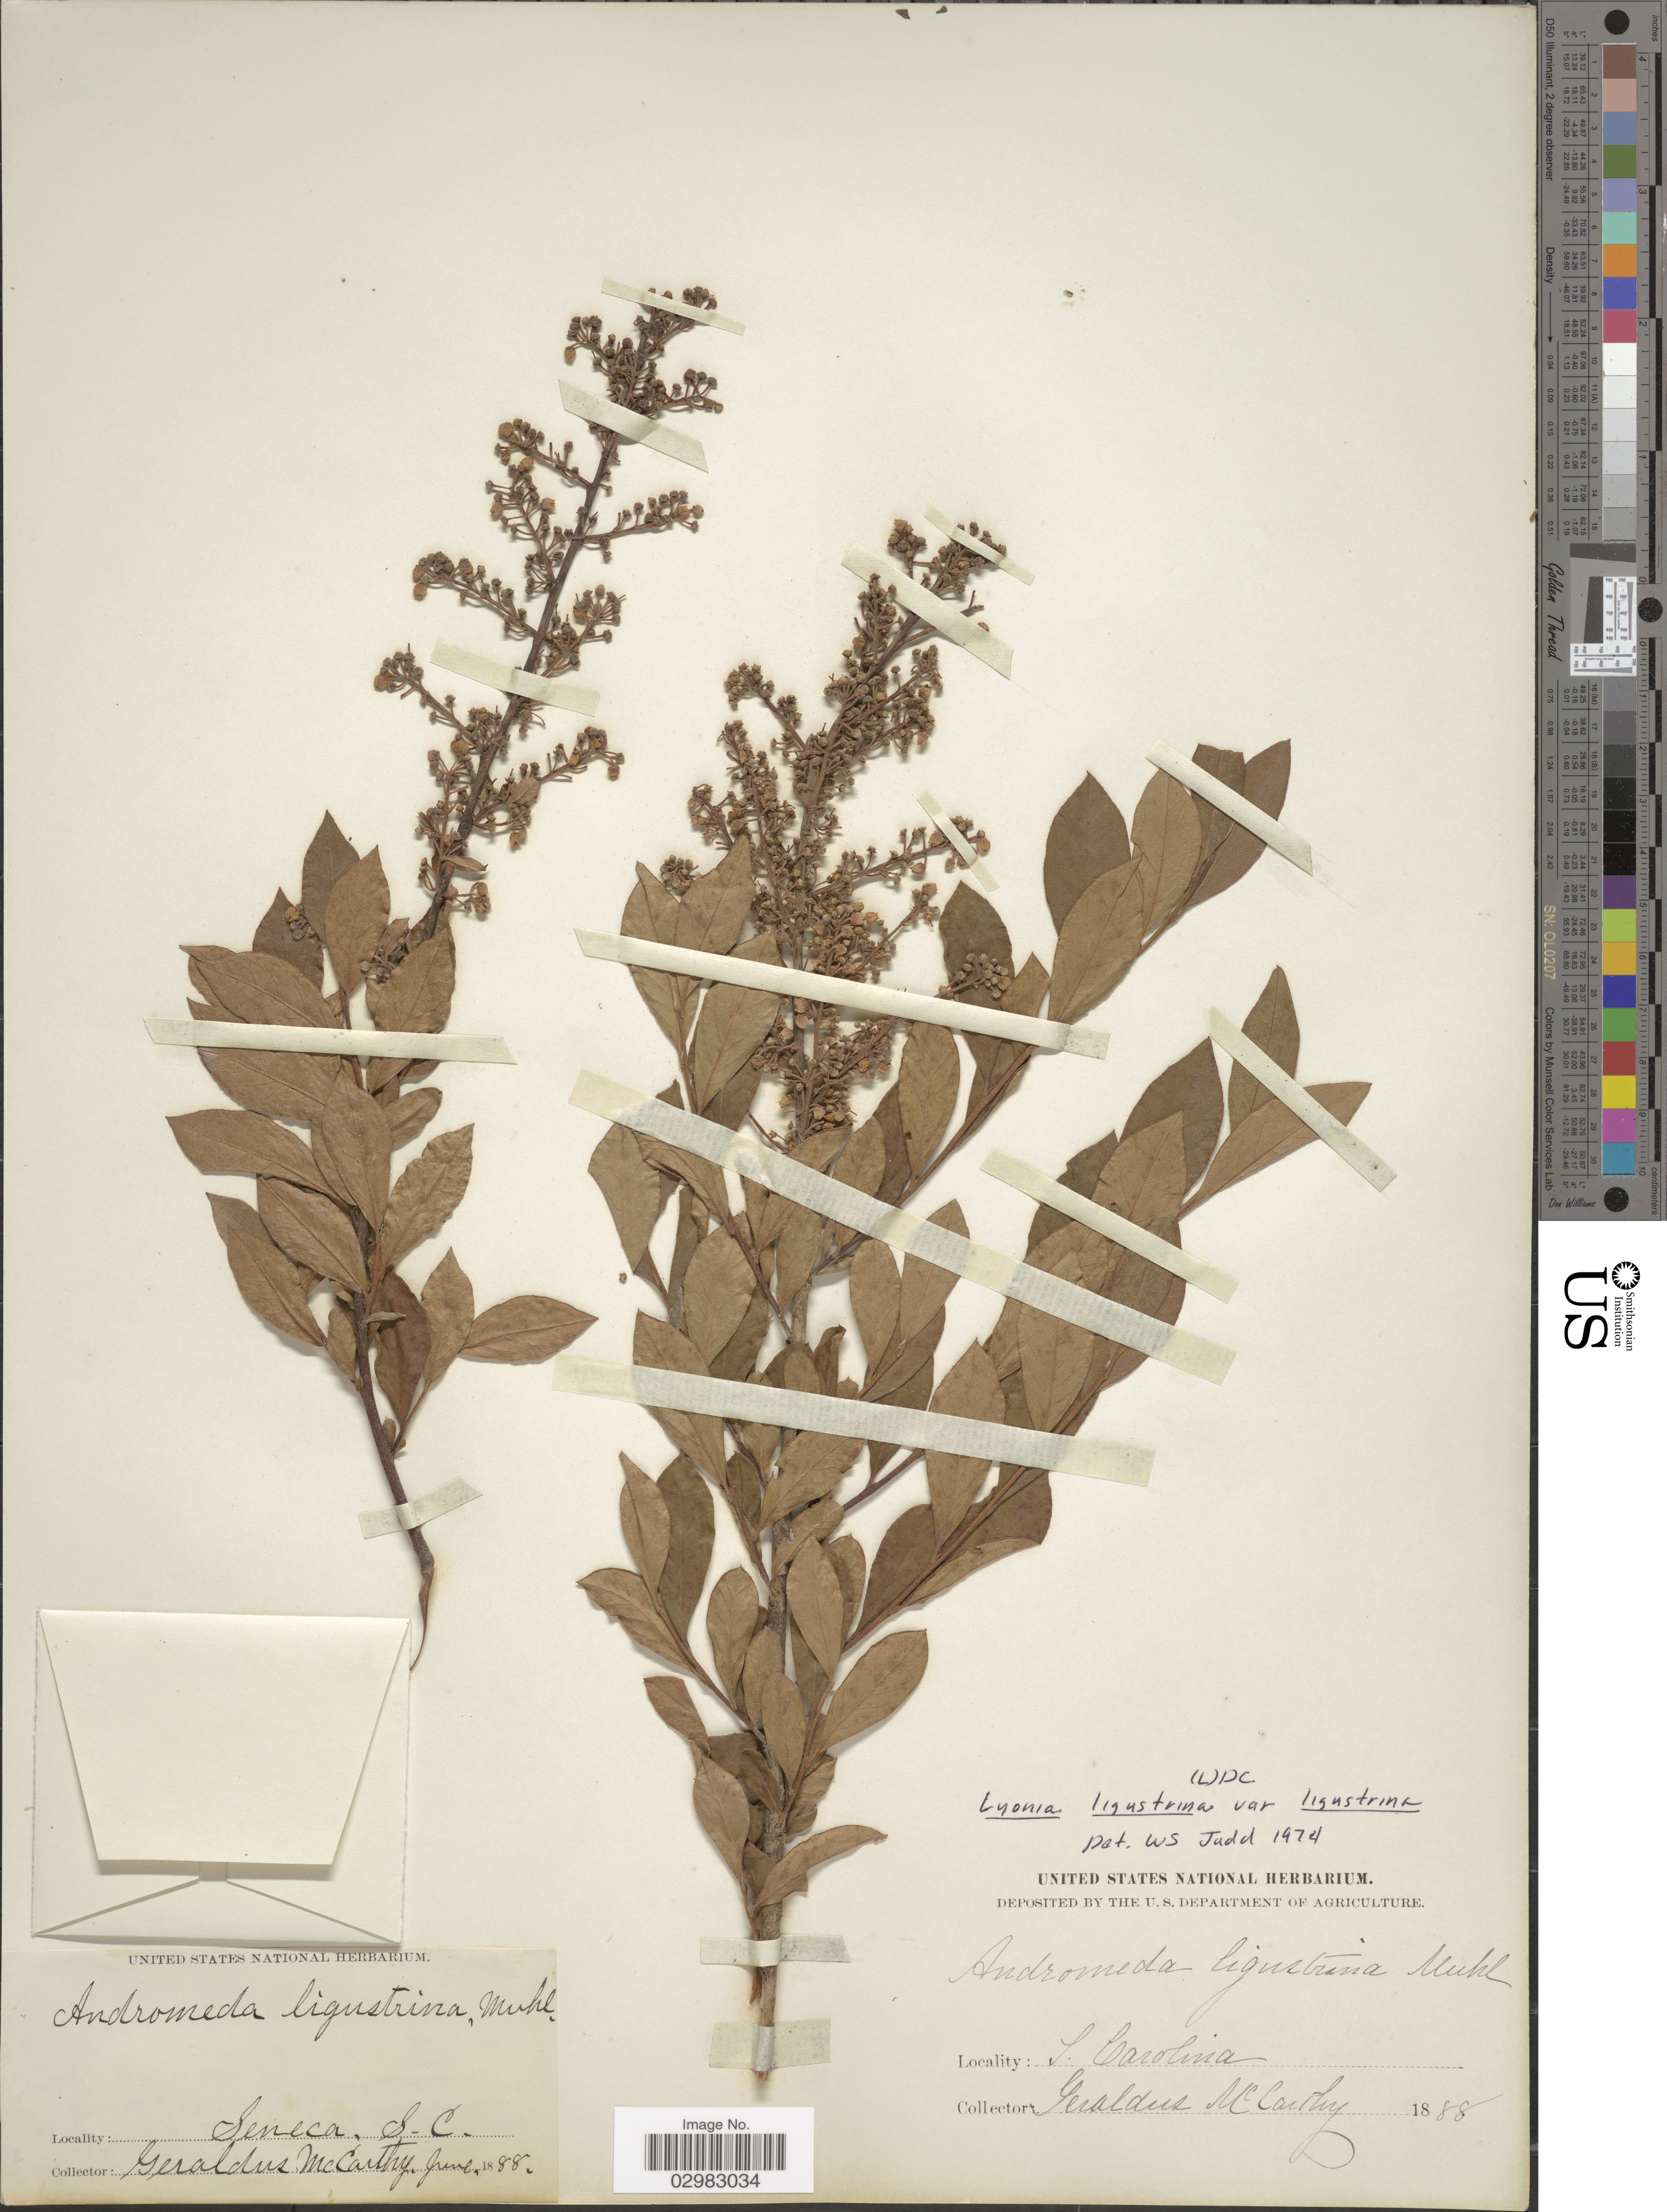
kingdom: Plantae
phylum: Tracheophyta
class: Magnoliopsida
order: Ericales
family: Ericaceae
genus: Lyonia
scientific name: Lyonia ligustrina var. ligustrina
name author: (L.) DC.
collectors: M. McCarthy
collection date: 1888-06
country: United States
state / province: South Carolina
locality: Seneca, S.C.